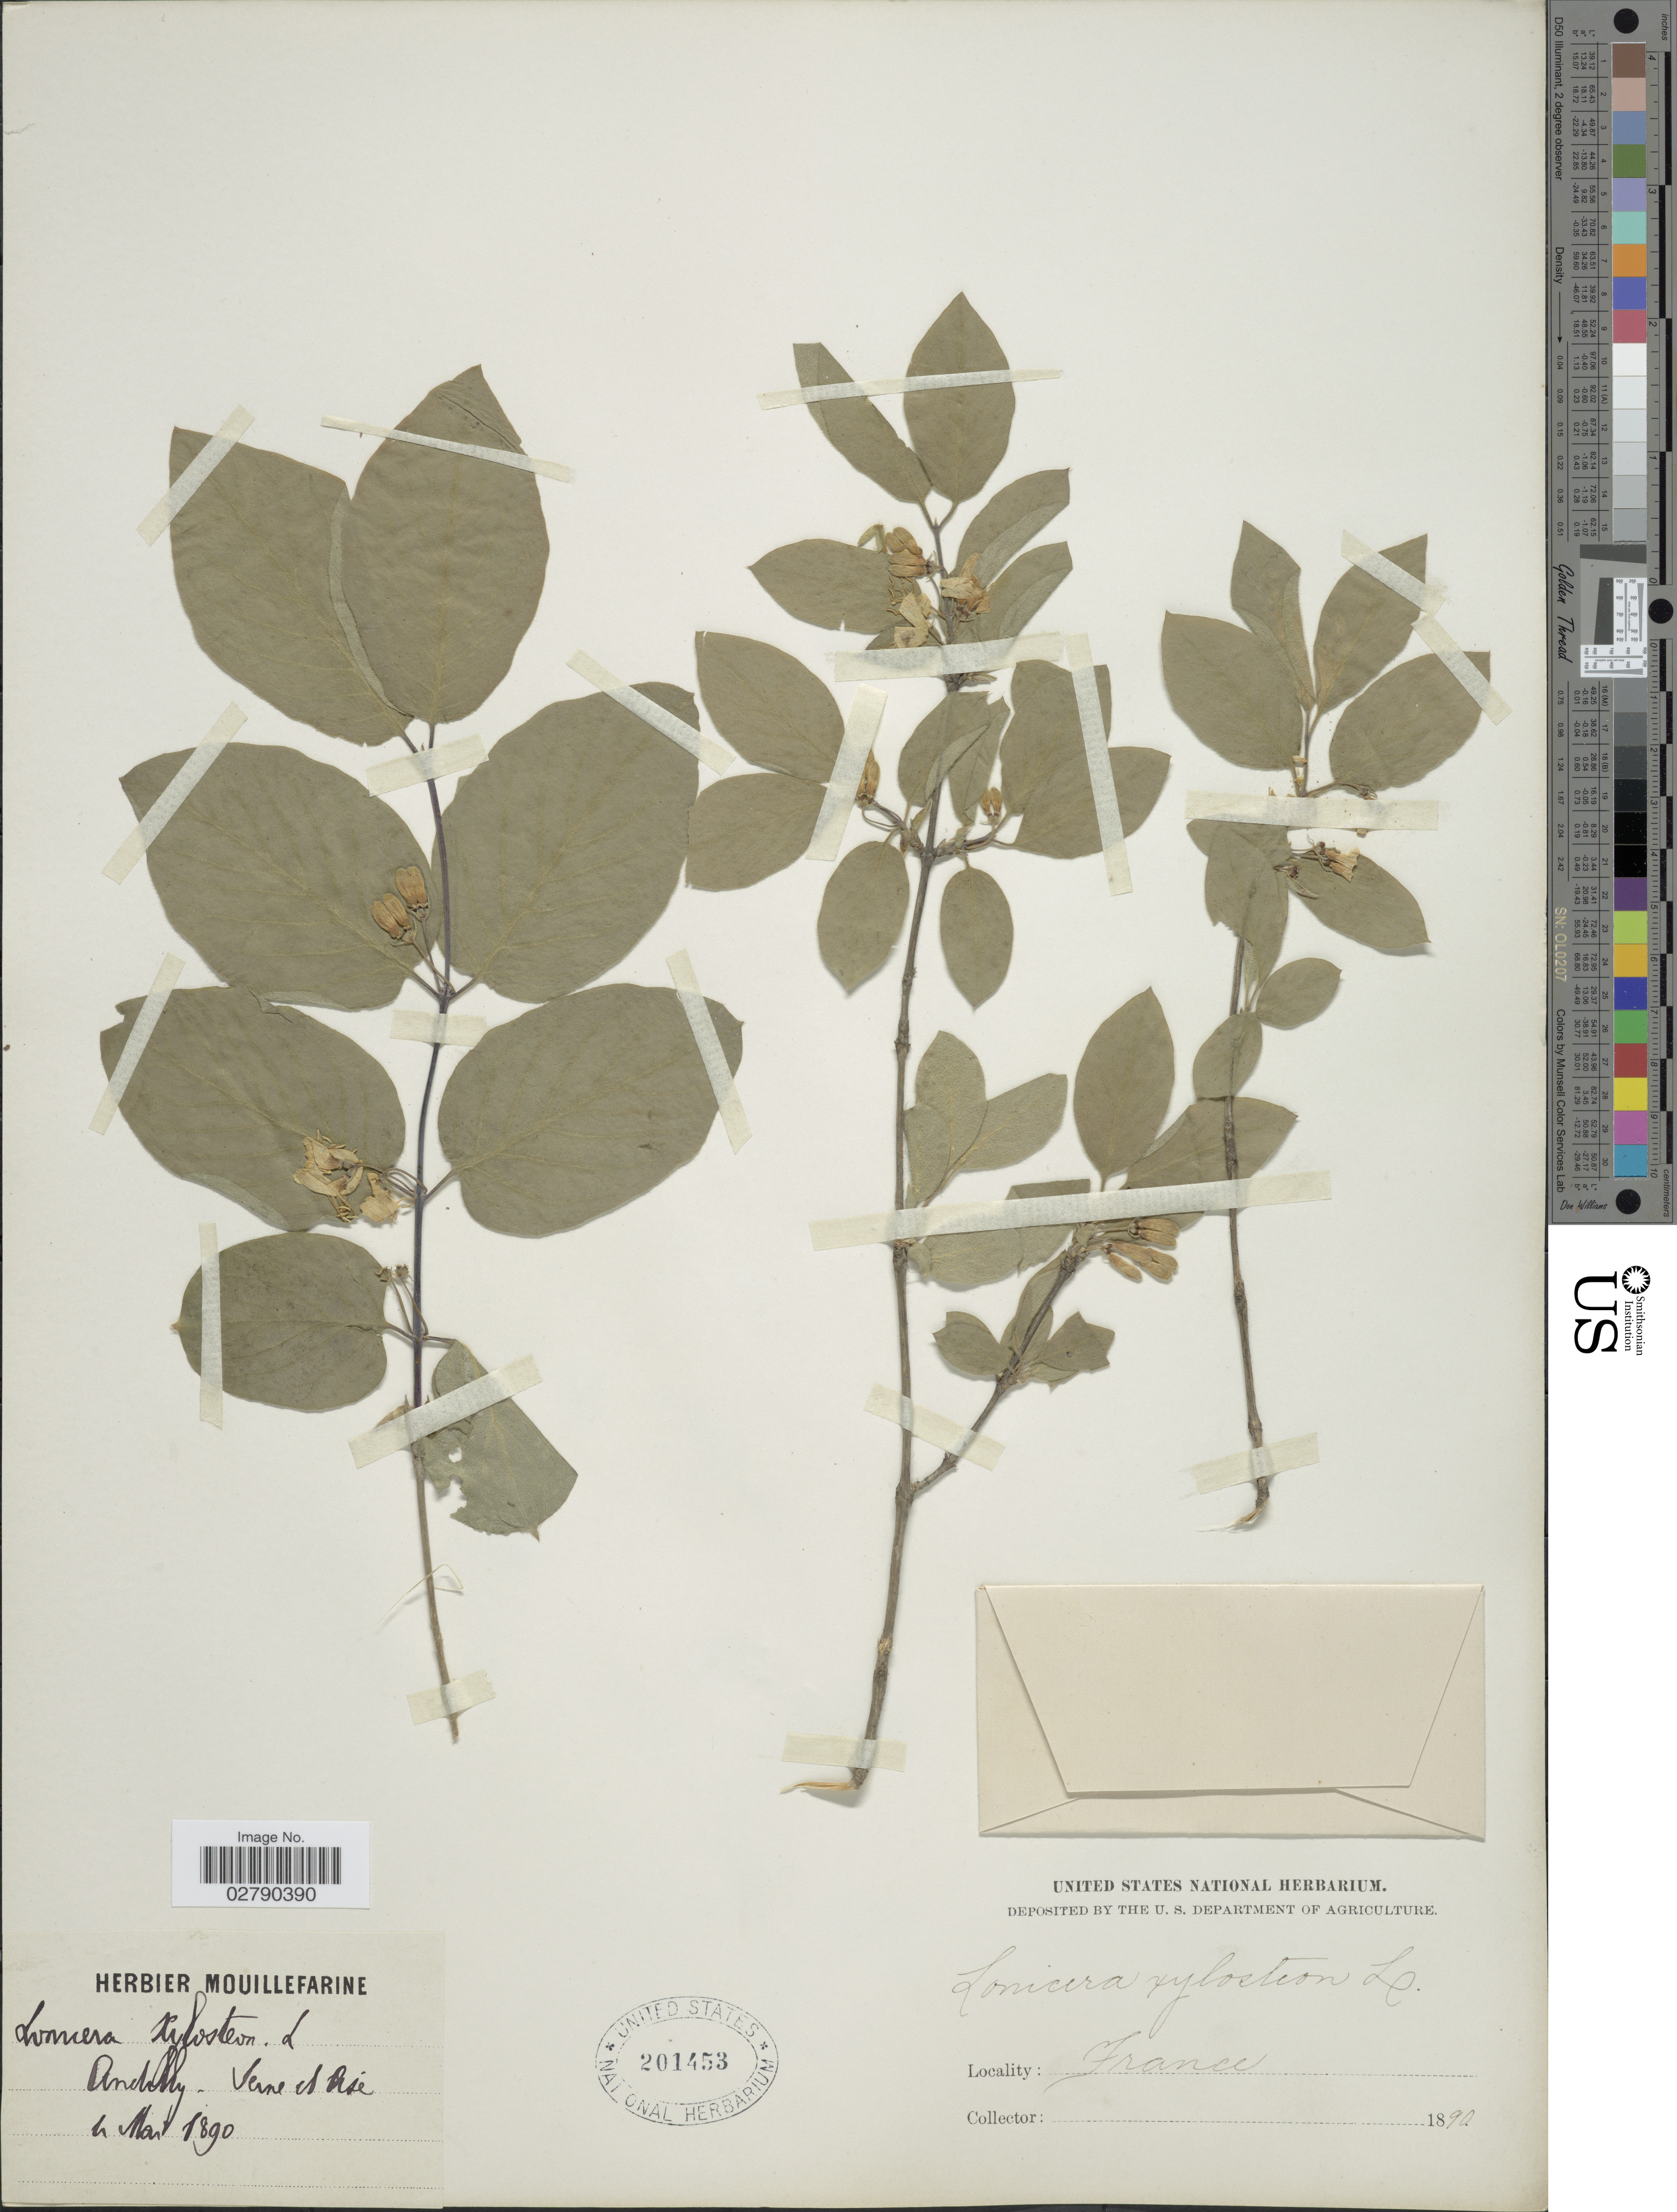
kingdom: Plantae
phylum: Tracheophyta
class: Magnoliopsida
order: Dipsacales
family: Caprifoliaceae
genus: Lonicera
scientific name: Lonicera xylosteum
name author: L.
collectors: ex herb. Mouillefarine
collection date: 1890-05-04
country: France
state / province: Île-de-France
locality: Andilly, Seine et Oise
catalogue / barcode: US 201453